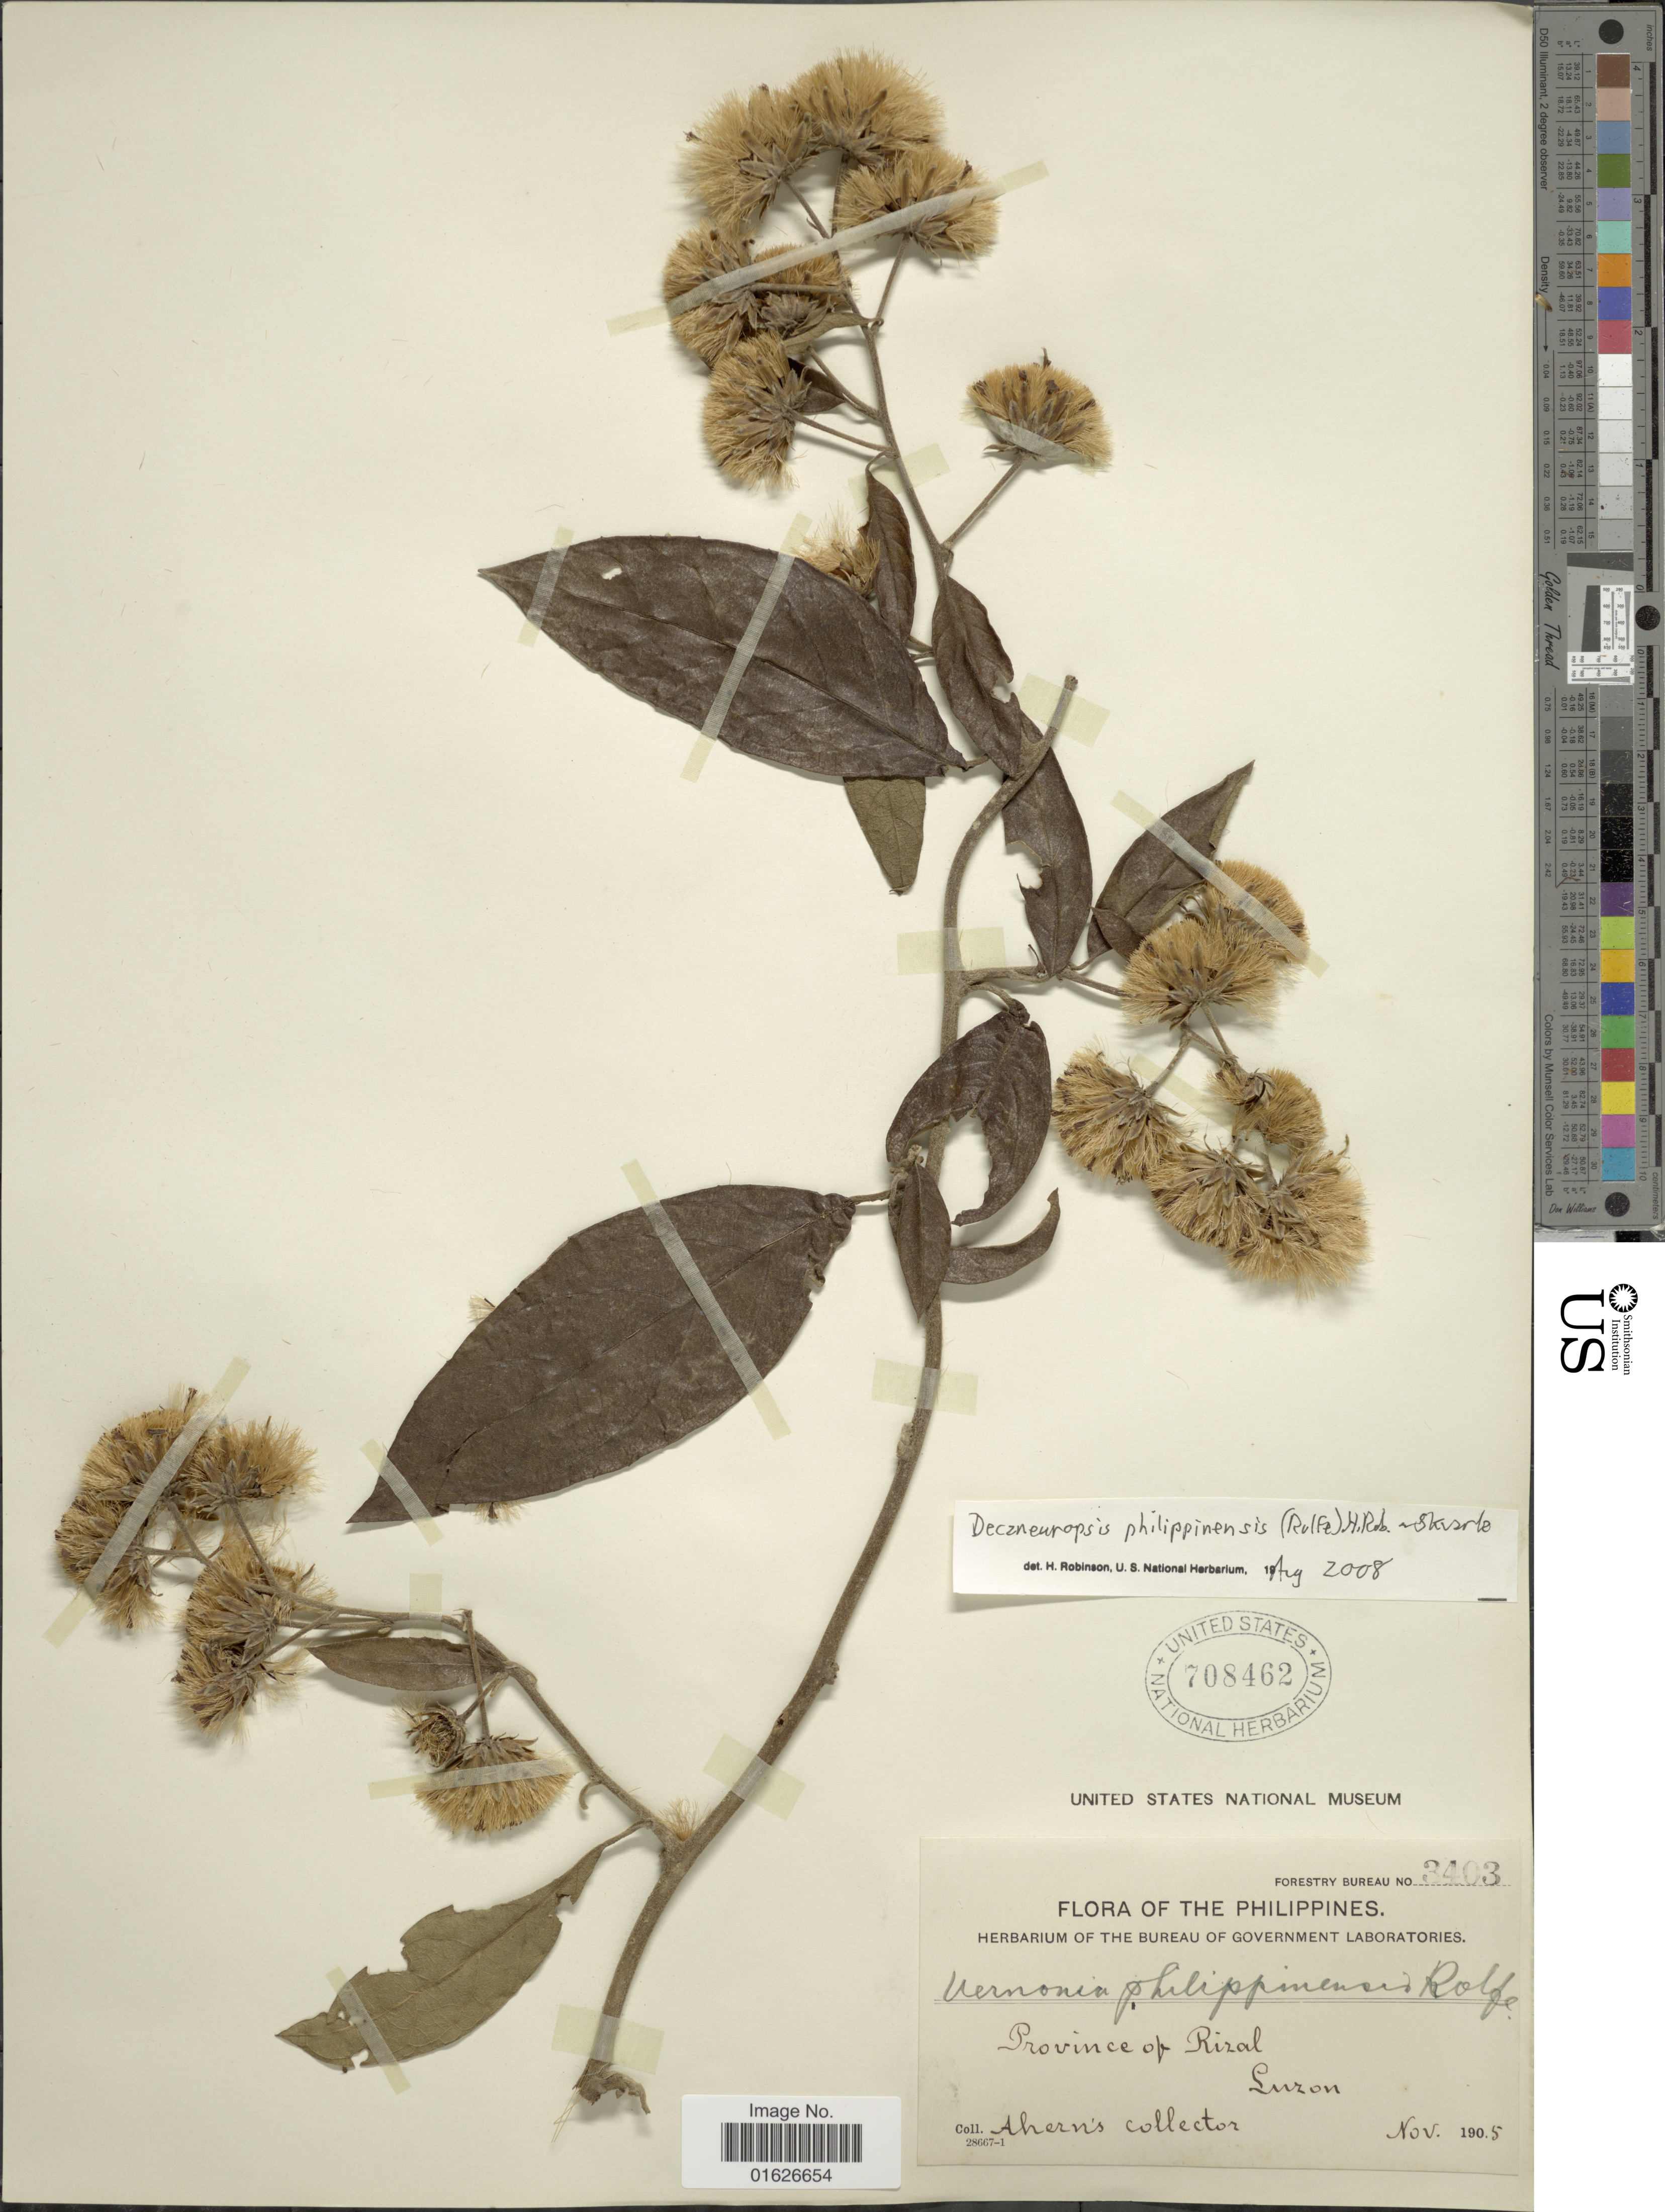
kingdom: Plantae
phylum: Tracheophyta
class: Magnoliopsida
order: Asterales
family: Asteraceae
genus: Decaneuropsis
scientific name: Decaneuropsis philippinensis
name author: (Rolfe) H. Rob. & Skvarla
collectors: Ahern's collector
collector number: Forestry Bureau 3403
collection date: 1905-11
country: Philippines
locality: Province of Rizal, Luzon.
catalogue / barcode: US 708462